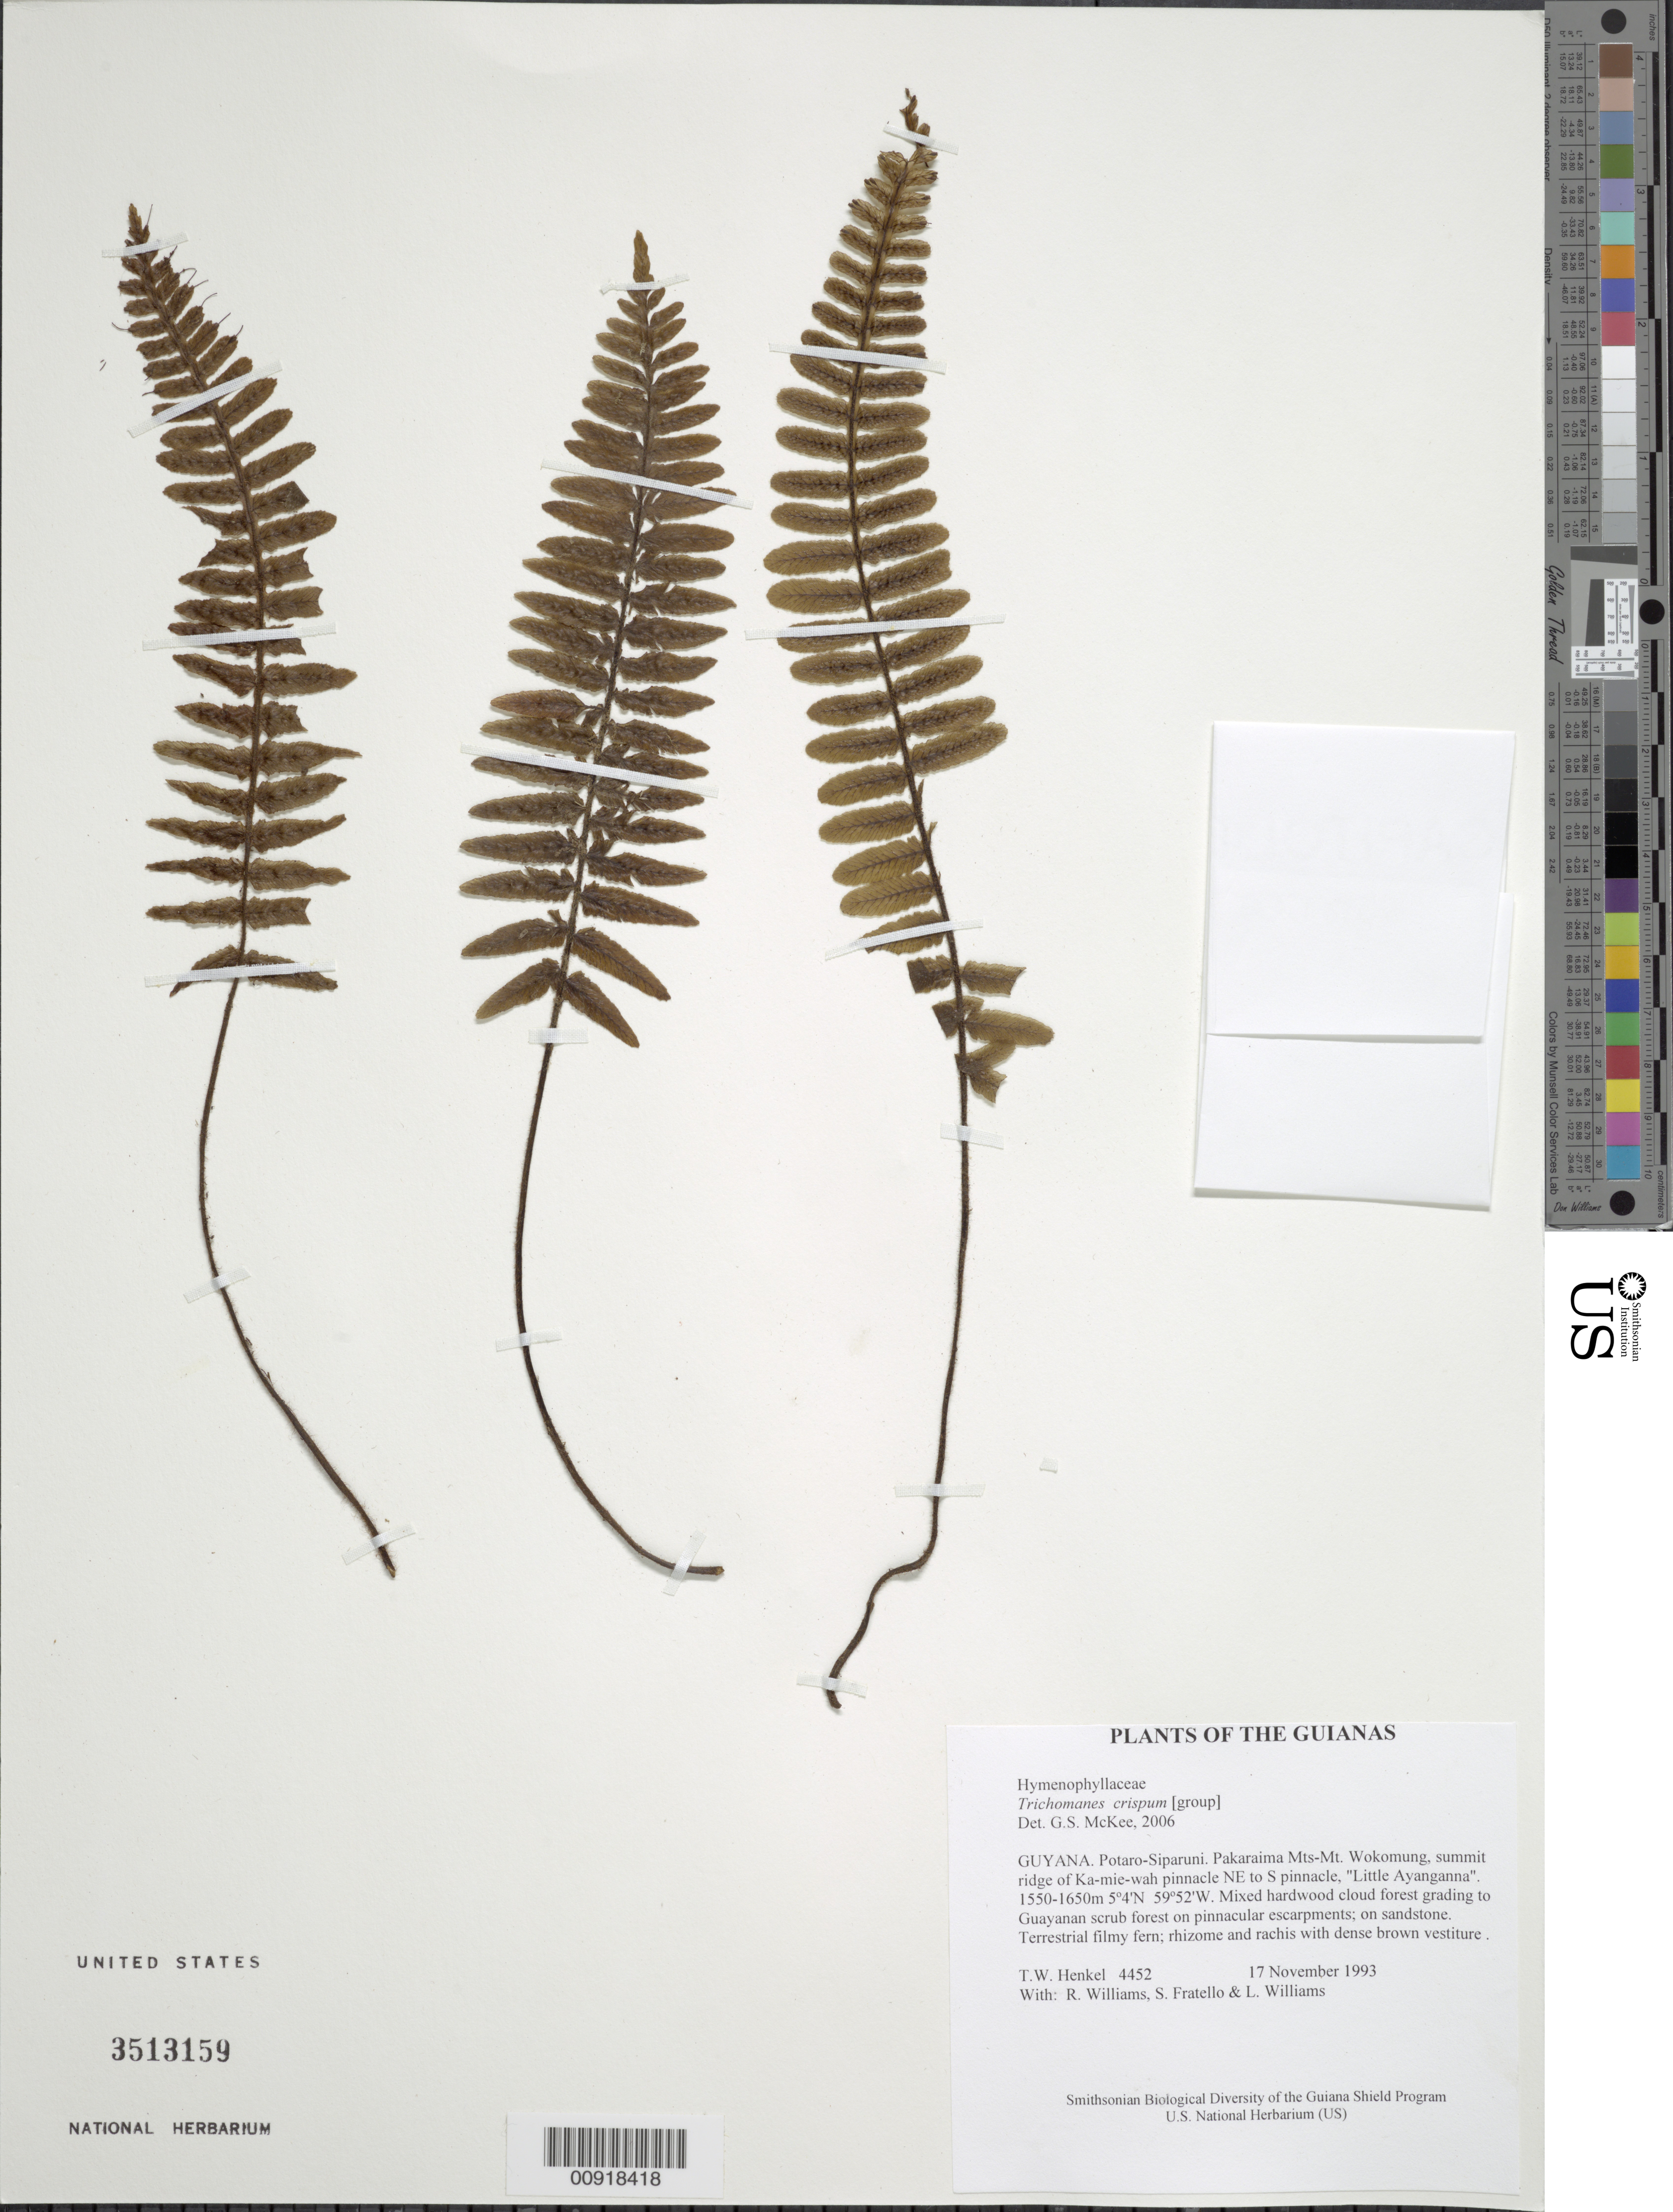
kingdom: Plantae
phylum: Tracheophyta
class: Polypodiopsida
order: Hymenophyllales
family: Hymenophyllaceae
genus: Trichomanes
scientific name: Trichomanes crispum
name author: L.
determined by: McKee, G. S., (US), NMNH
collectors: T. Henkel, R. Williams, S. Fratello & L. Williams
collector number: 4452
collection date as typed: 17 November 1993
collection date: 1993-11-17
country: Guyana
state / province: Potaro-Siparuni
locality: Pakaraima Mts-Mt. Wokomung, summit ridge of Ka-mie-wah pinnacle NE to S pinnacle, "Little Ayanganna"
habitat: Mixed hardwood cloud forest grading to Guayanan scrub forest on pinnacular escarpments; on sandstone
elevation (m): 1550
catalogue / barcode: US 3513159